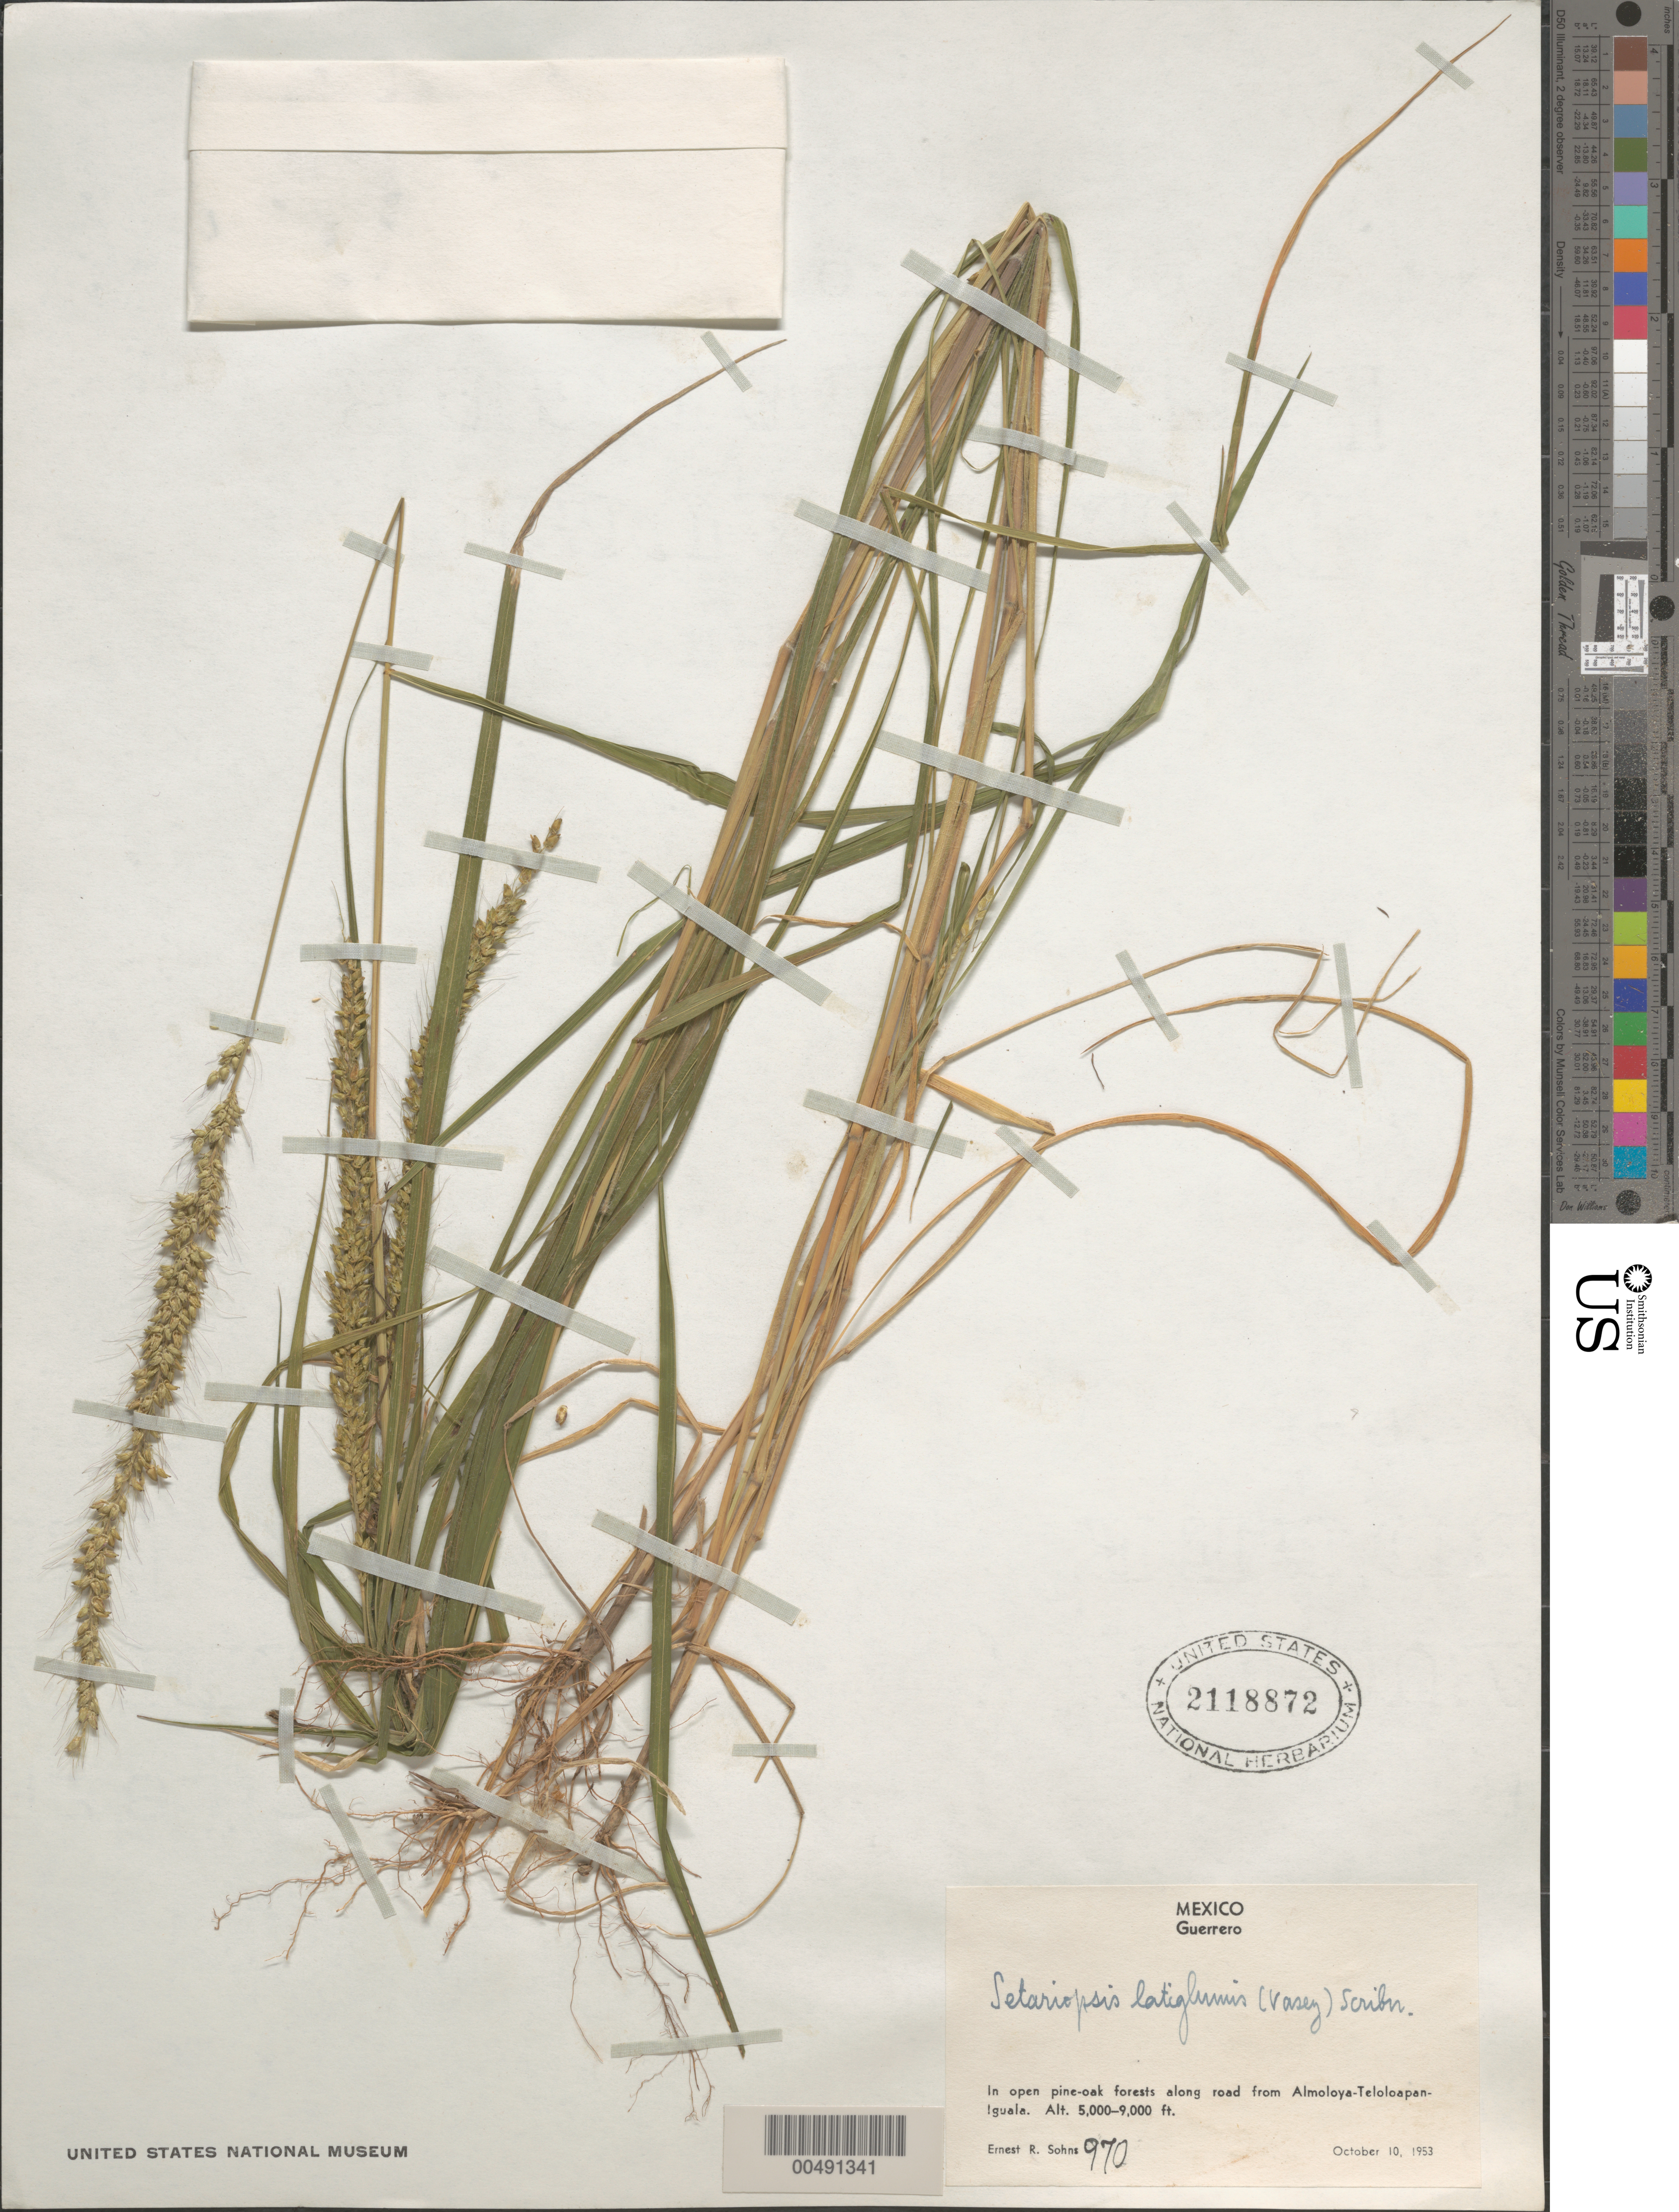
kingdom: Plantae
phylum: Tracheophyta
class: Liliopsida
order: Poales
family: Poaceae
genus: Setariopsis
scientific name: Setariopsis latiglumis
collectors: E. R. Sohns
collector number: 970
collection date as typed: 10 Oct 1953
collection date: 1953-10-10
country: Mexico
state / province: Guerrero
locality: Along rd from Almoloya - Teloloapan - Iguala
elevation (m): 1524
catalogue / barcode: US 2118872